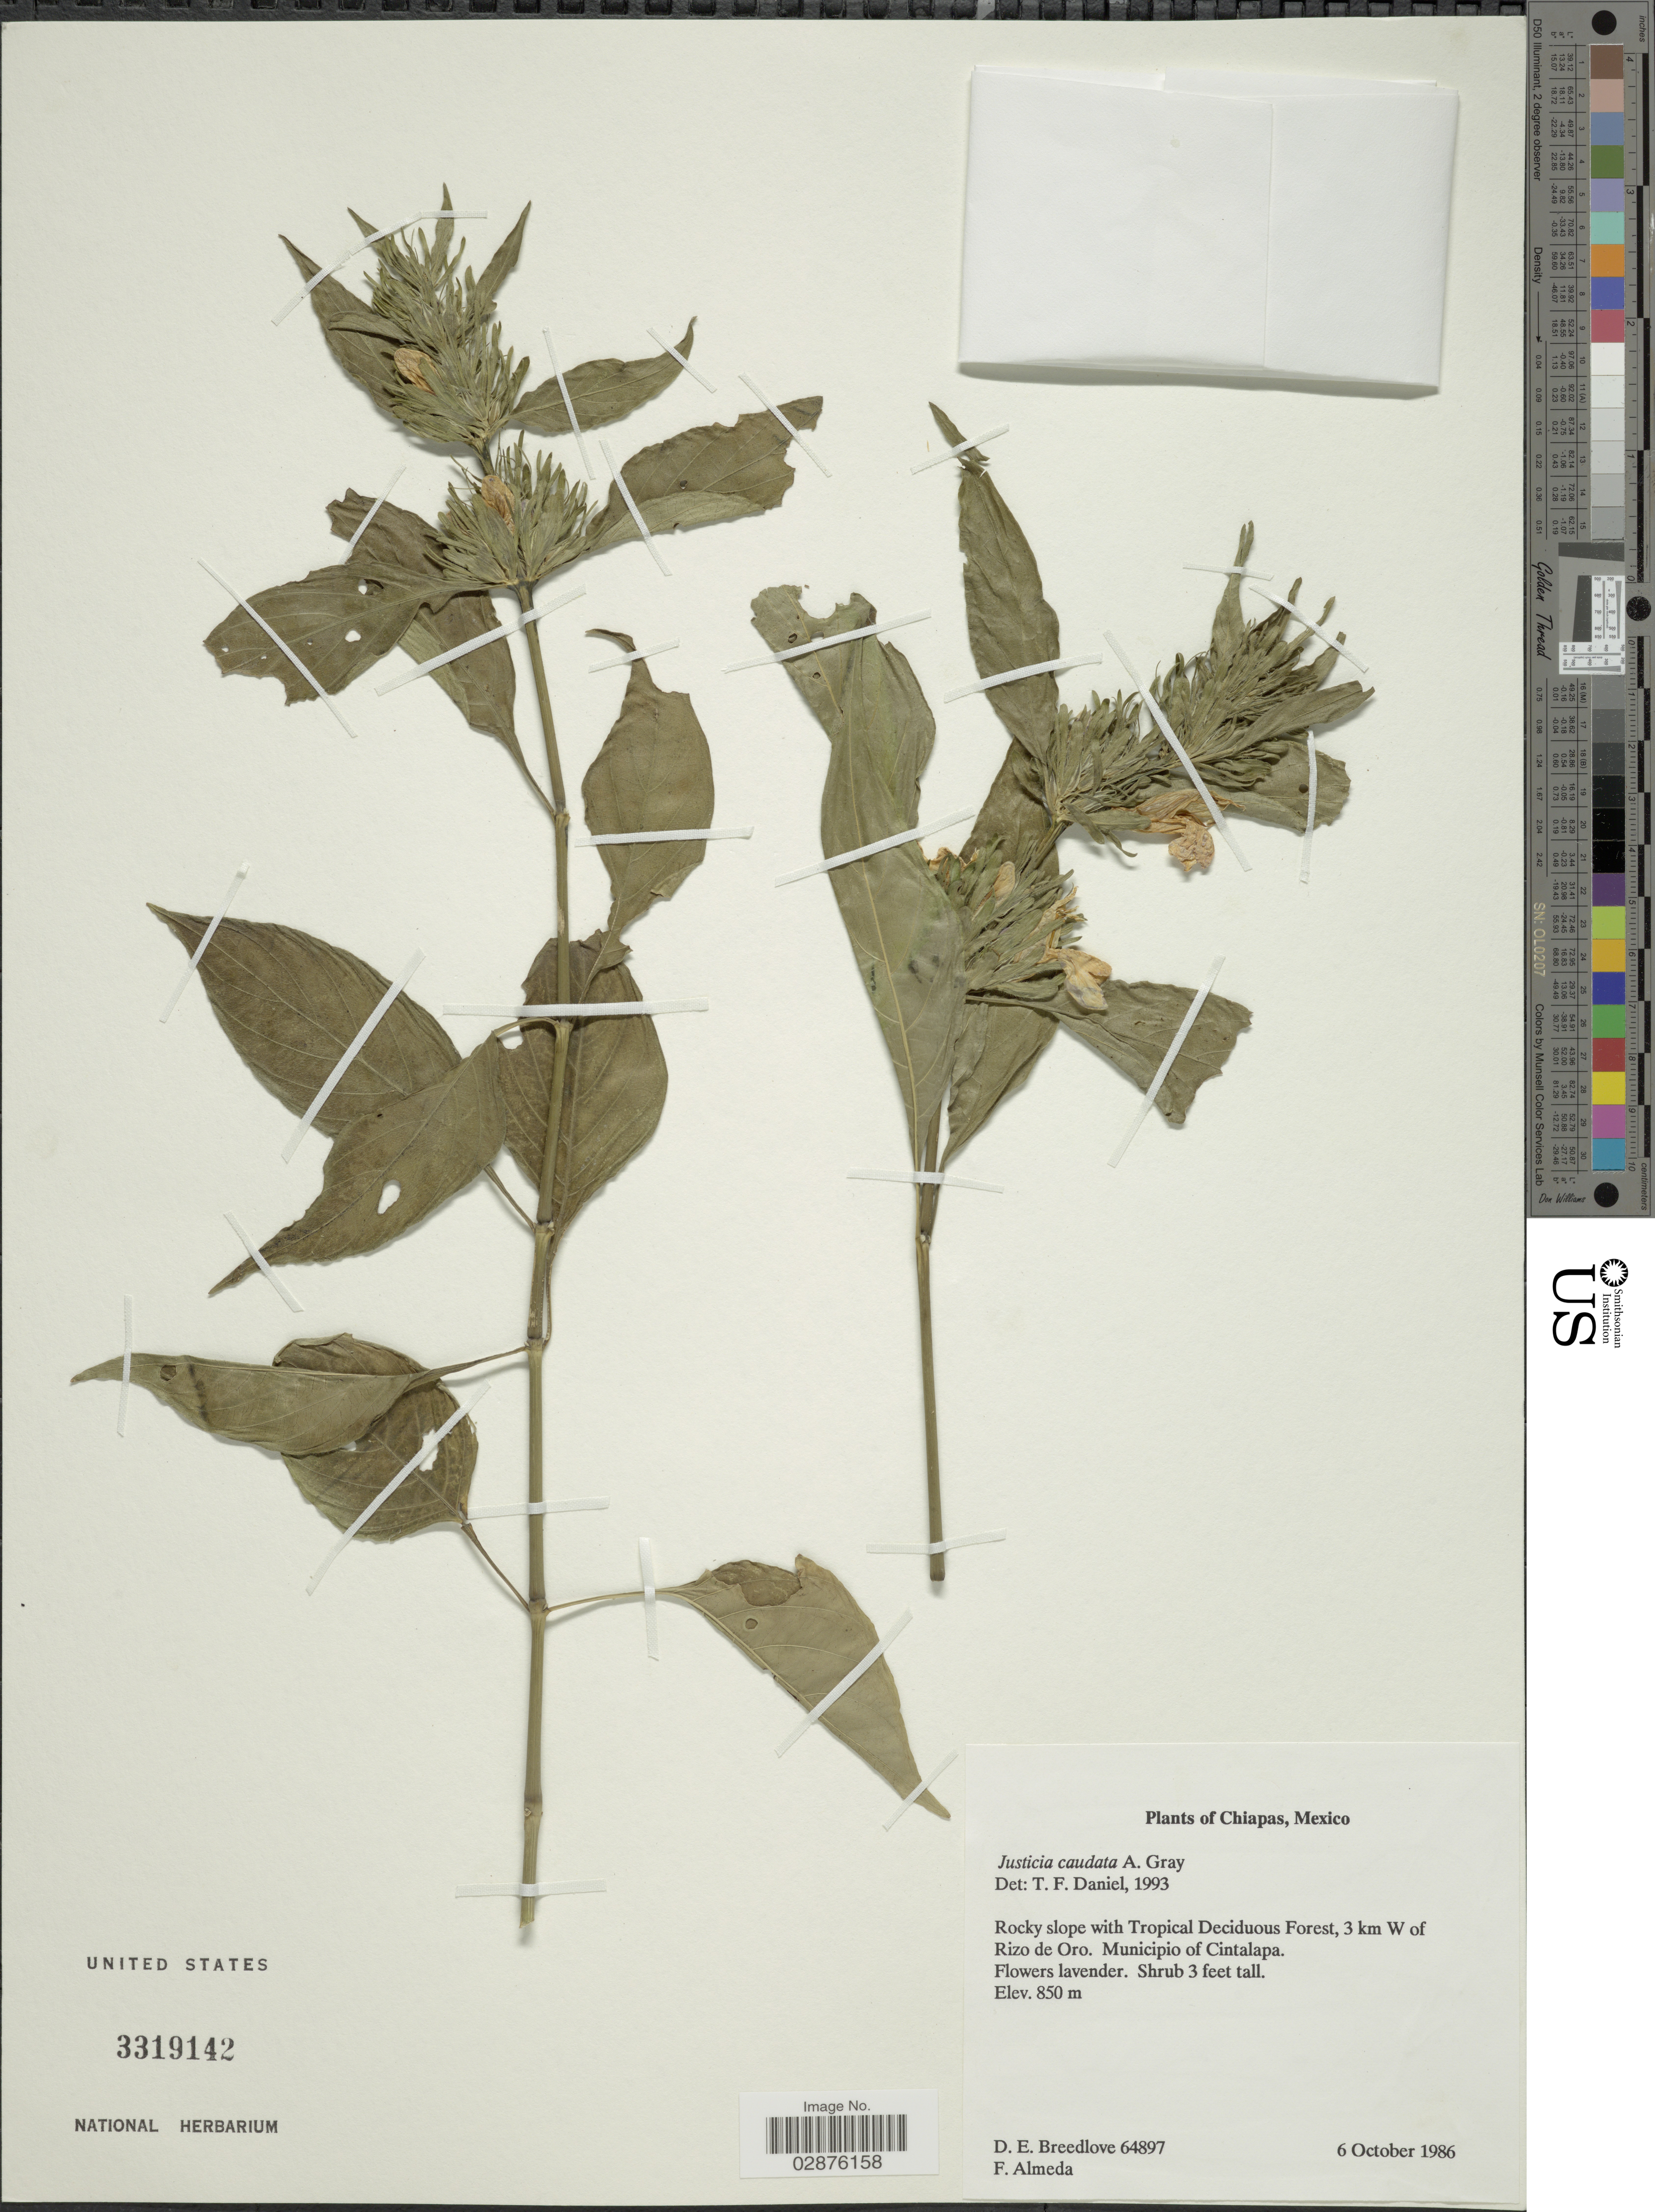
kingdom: Plantae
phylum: Tracheophyta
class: Magnoliopsida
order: Lamiales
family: Acanthaceae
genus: Justicia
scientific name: Justicia caudata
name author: A. Gray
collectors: D. E. Breedlove & F. Almeda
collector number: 64897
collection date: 1986-10-06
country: Mexico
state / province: Chiapas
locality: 3 km W of Rizo de Oro. Municipio of Cintalapa.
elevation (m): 850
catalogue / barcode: US 3319142